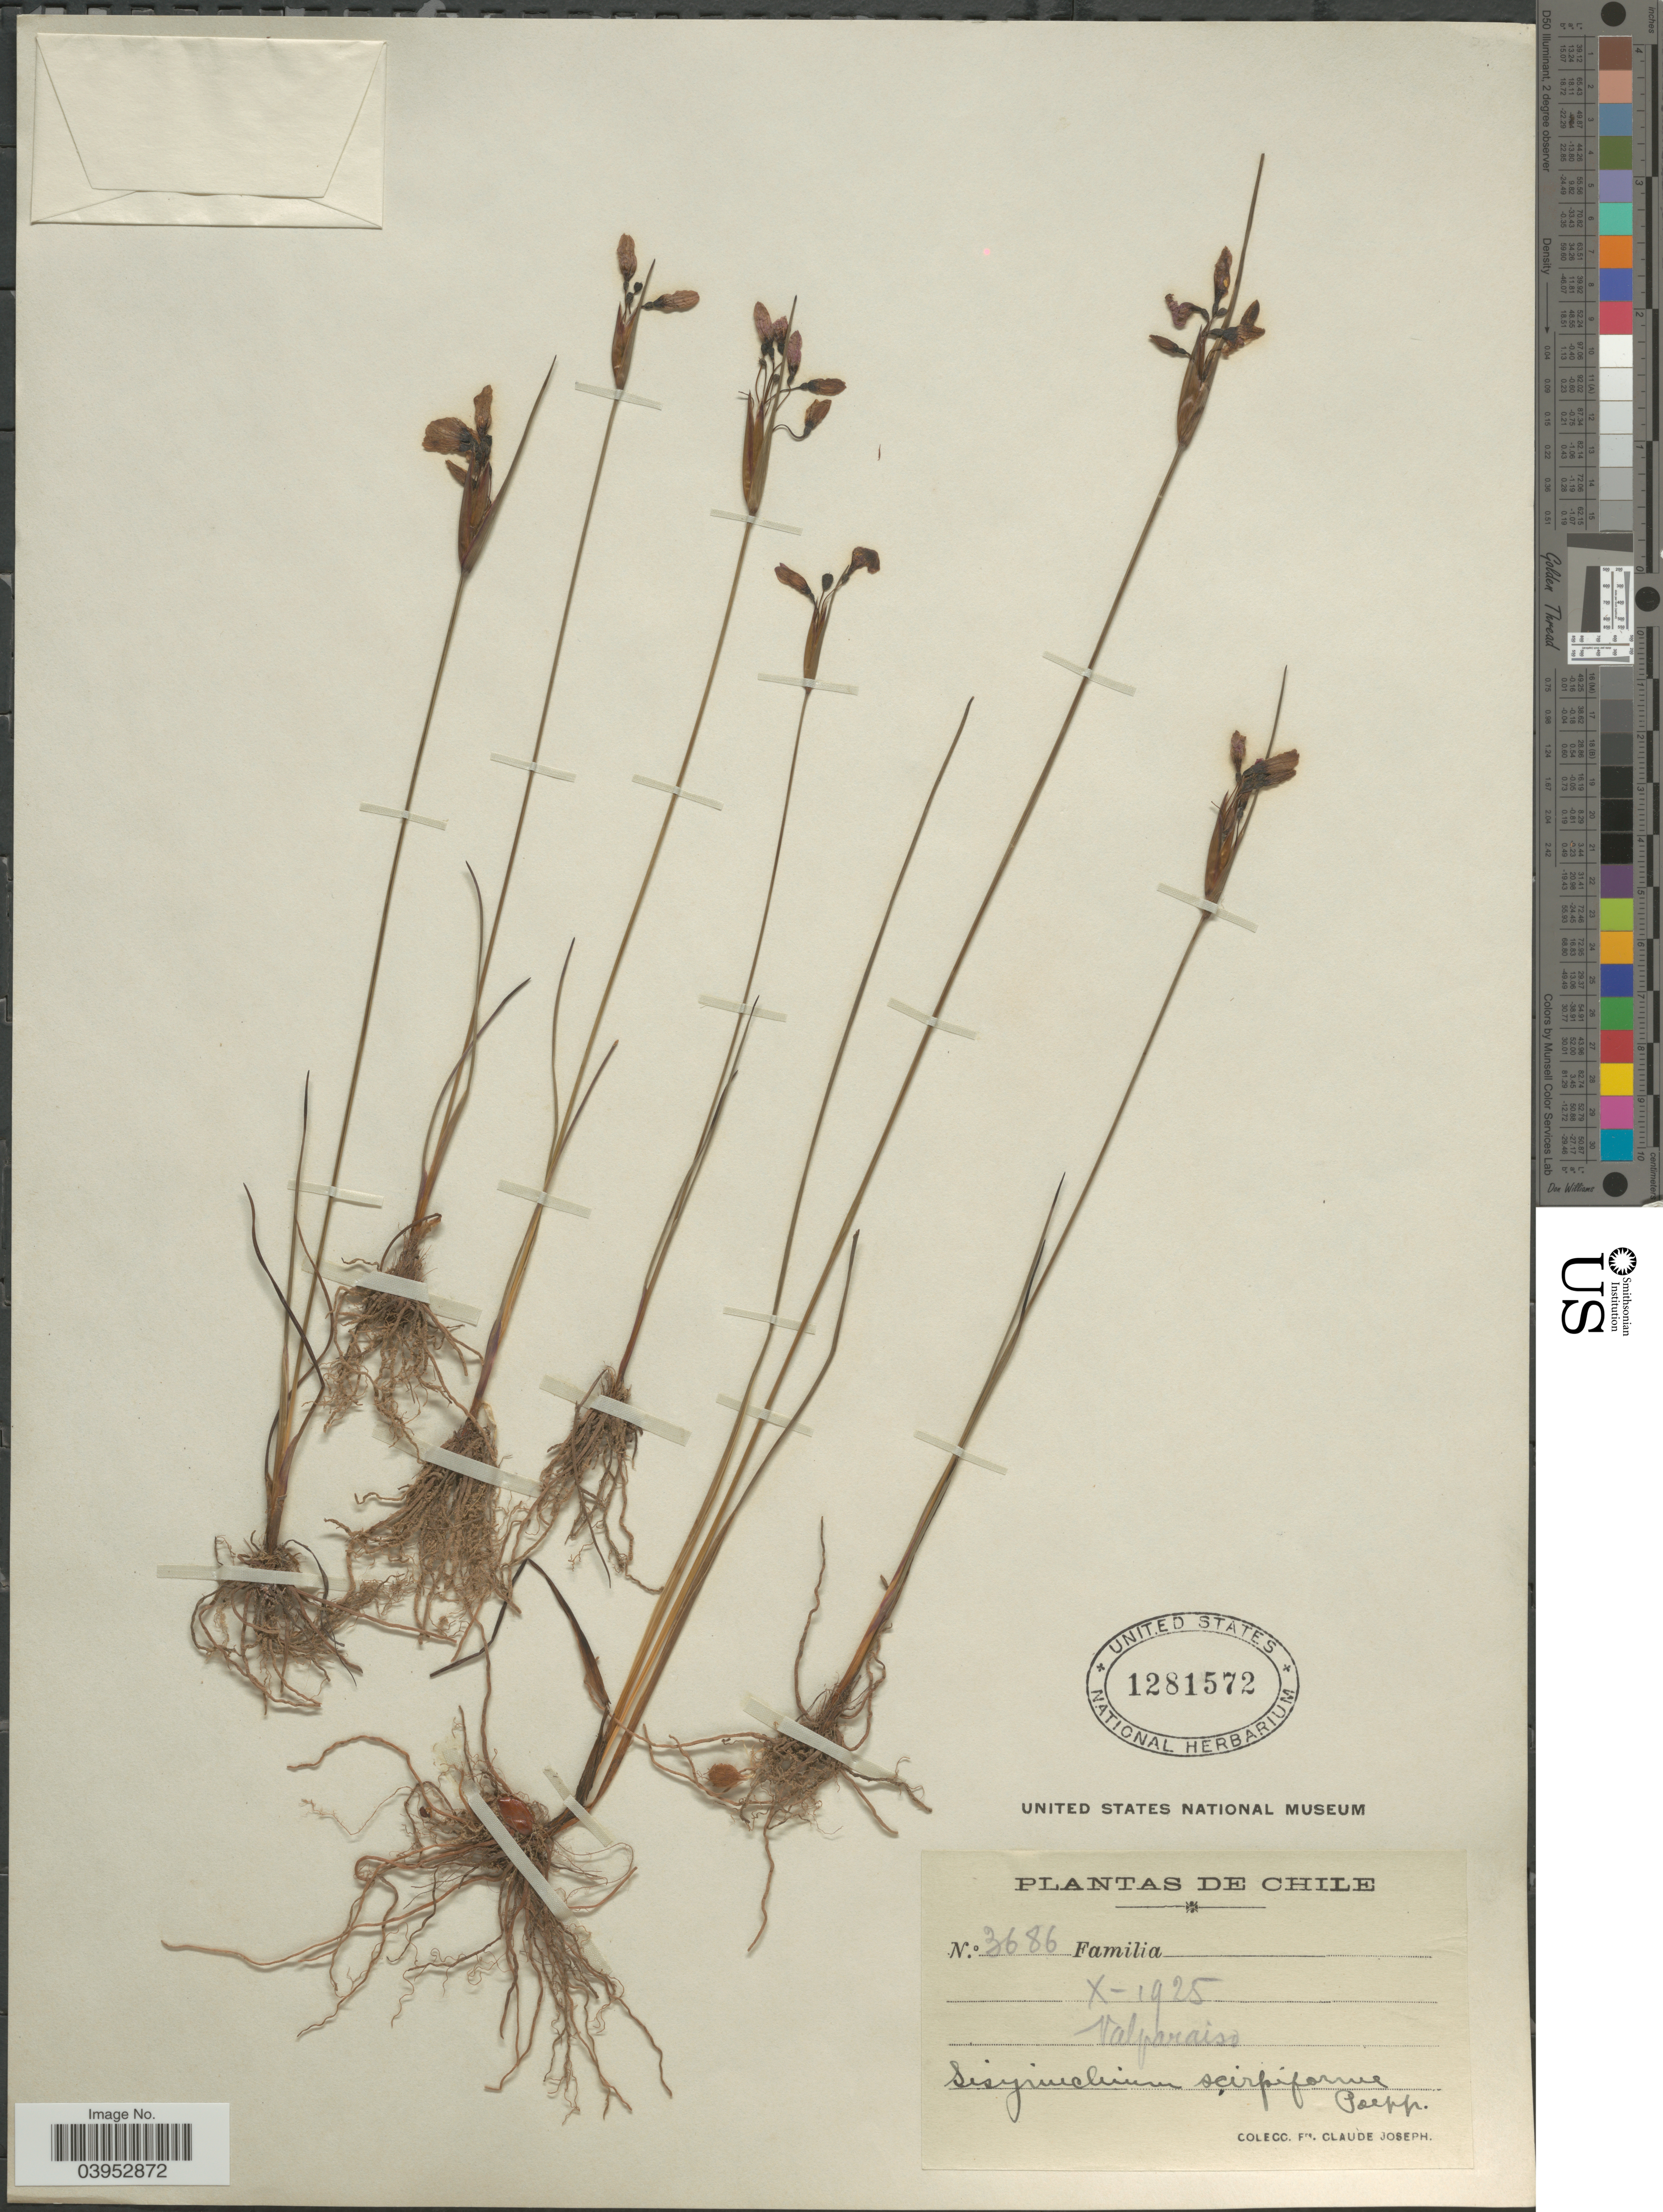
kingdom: Plantae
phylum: Tracheophyta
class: Liliopsida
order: Asparagales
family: Iridaceae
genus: Olsynium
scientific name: Olsynium scirpoideum subsp. scirpoideum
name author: (Poepp.) Goldblatt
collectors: Bro. Claude-Joseph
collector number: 3686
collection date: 1925-10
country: Chile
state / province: Valparaíso (V)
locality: Valparaiso.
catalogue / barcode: US 1281572